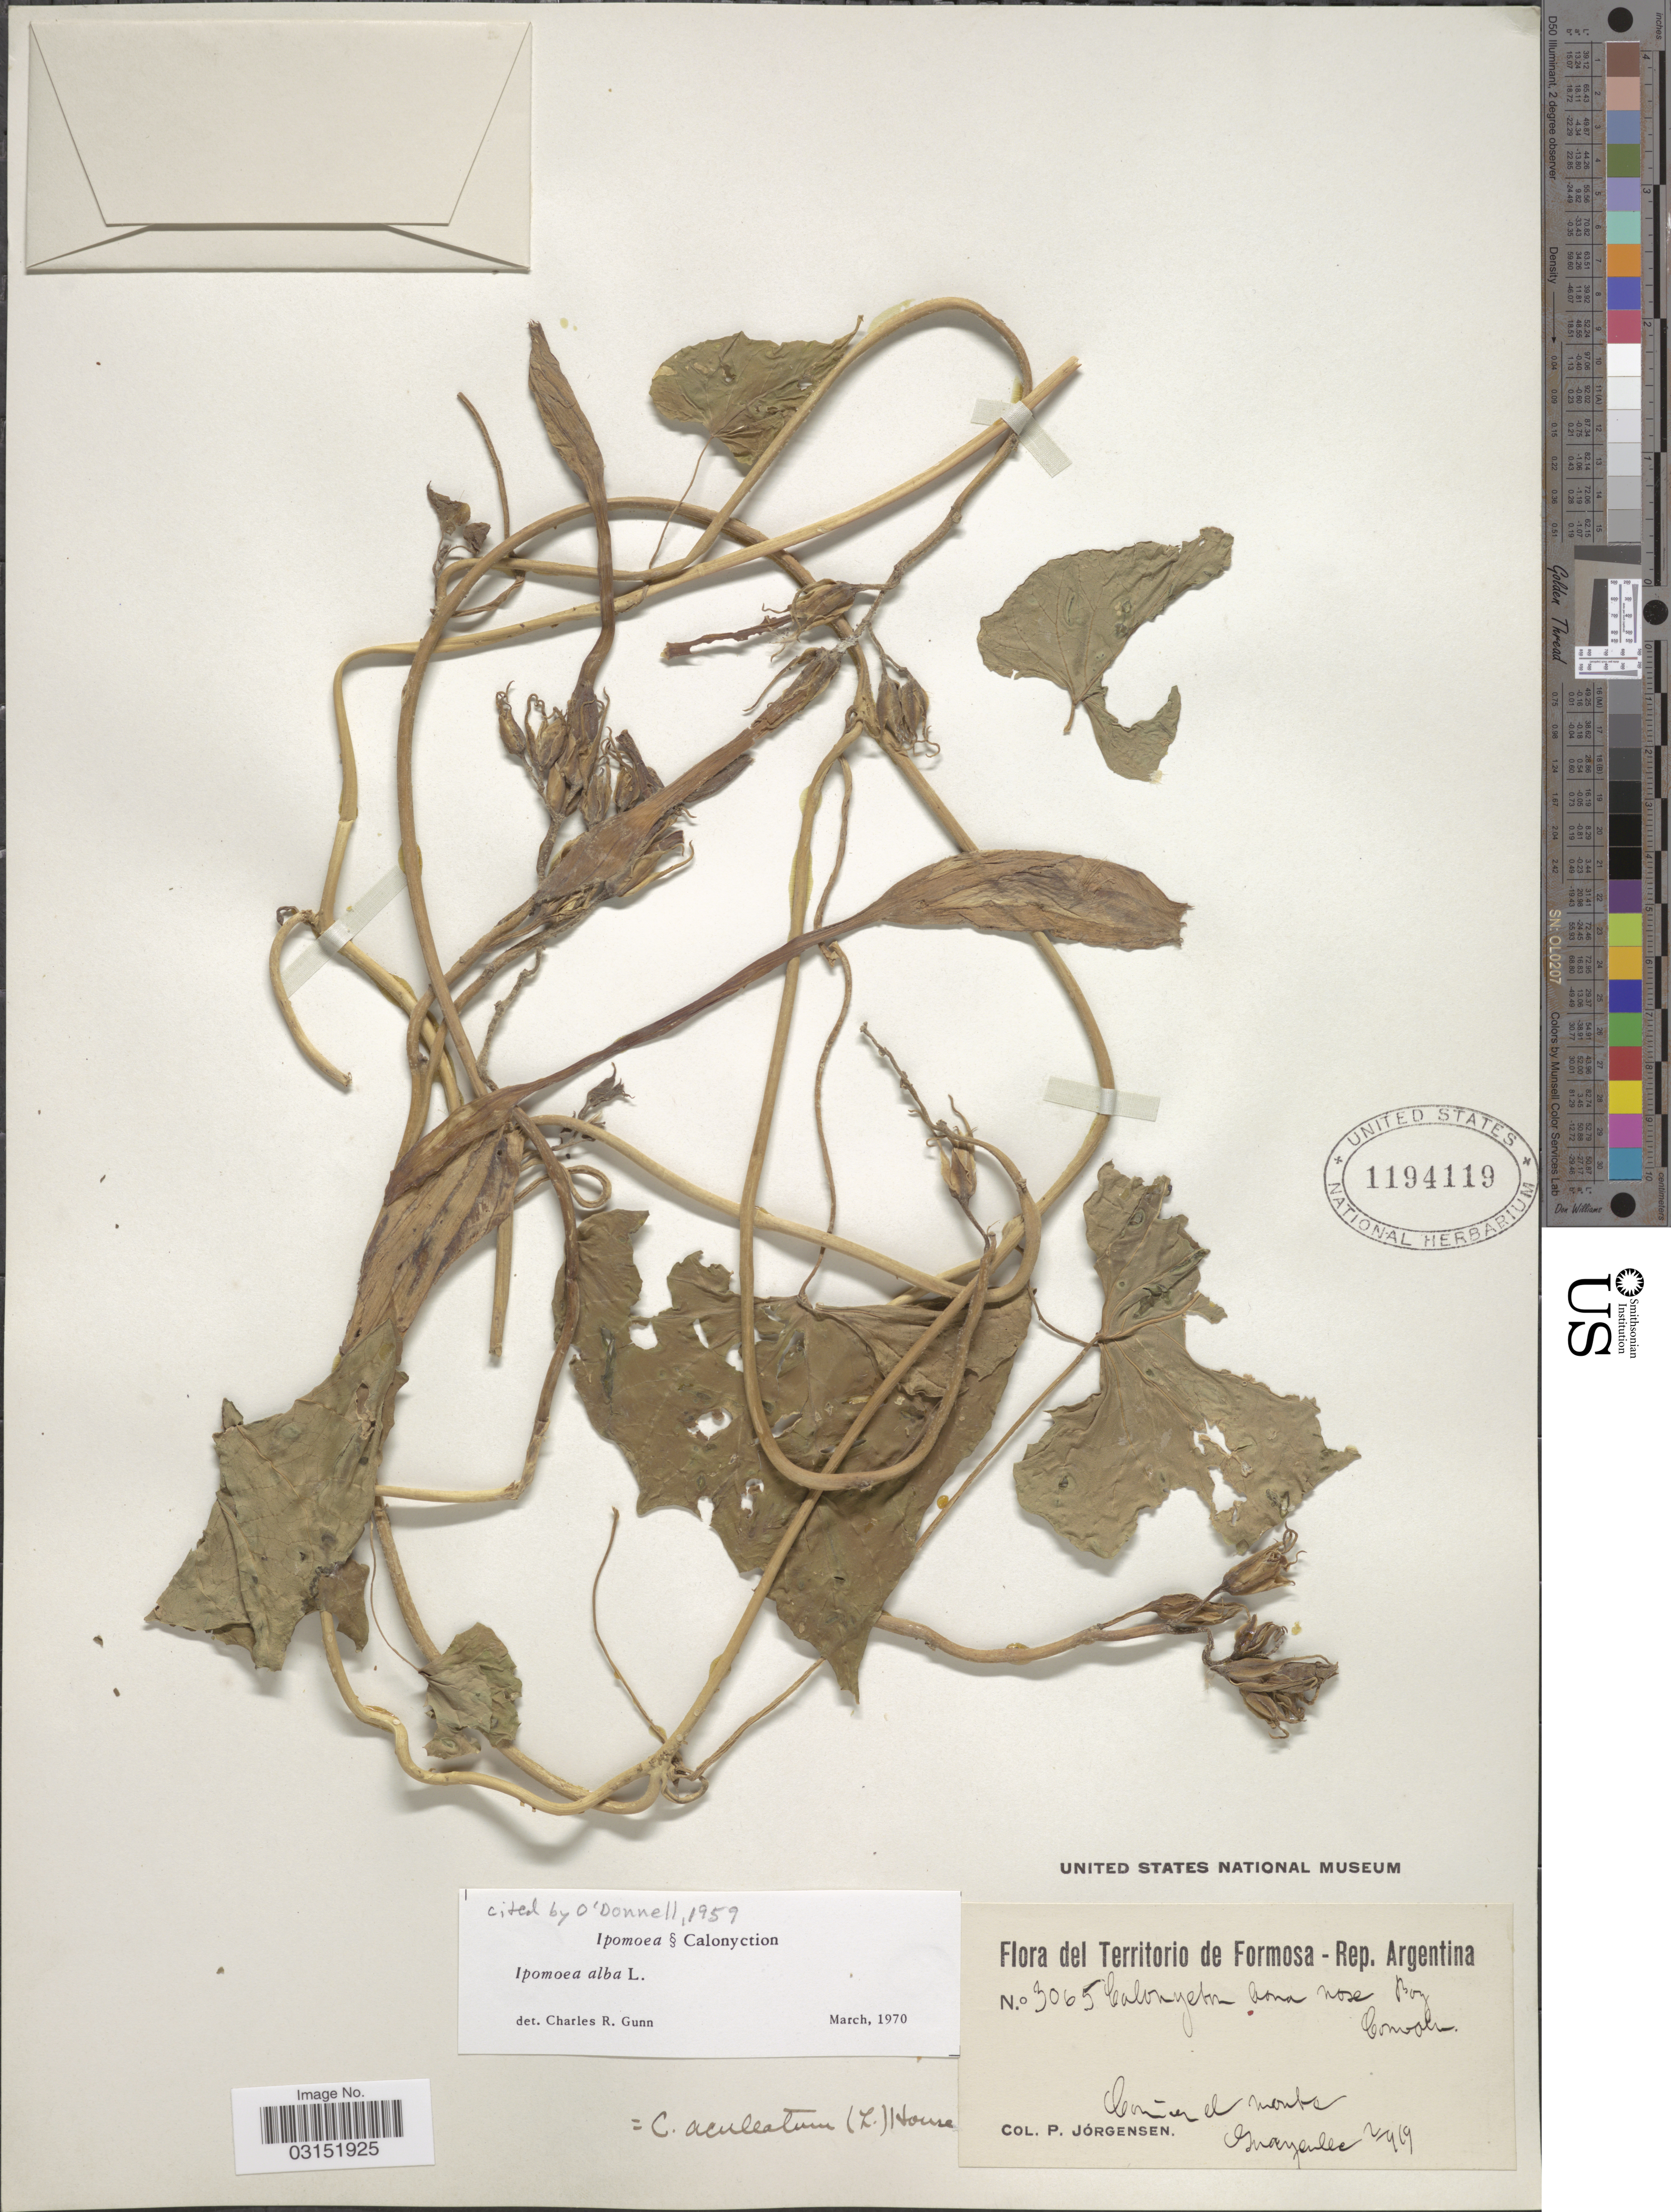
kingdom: Plantae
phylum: Tracheophyta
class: Magnoliopsida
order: Solanales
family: Convolvulaceae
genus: Ipomoea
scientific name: Ipomoea alba L.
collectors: P. Jörgensen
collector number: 3065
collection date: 1919-02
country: Argentina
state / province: Formosa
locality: Territorio de Formosa, Común el monte Guayenlee.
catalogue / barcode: US 1194119